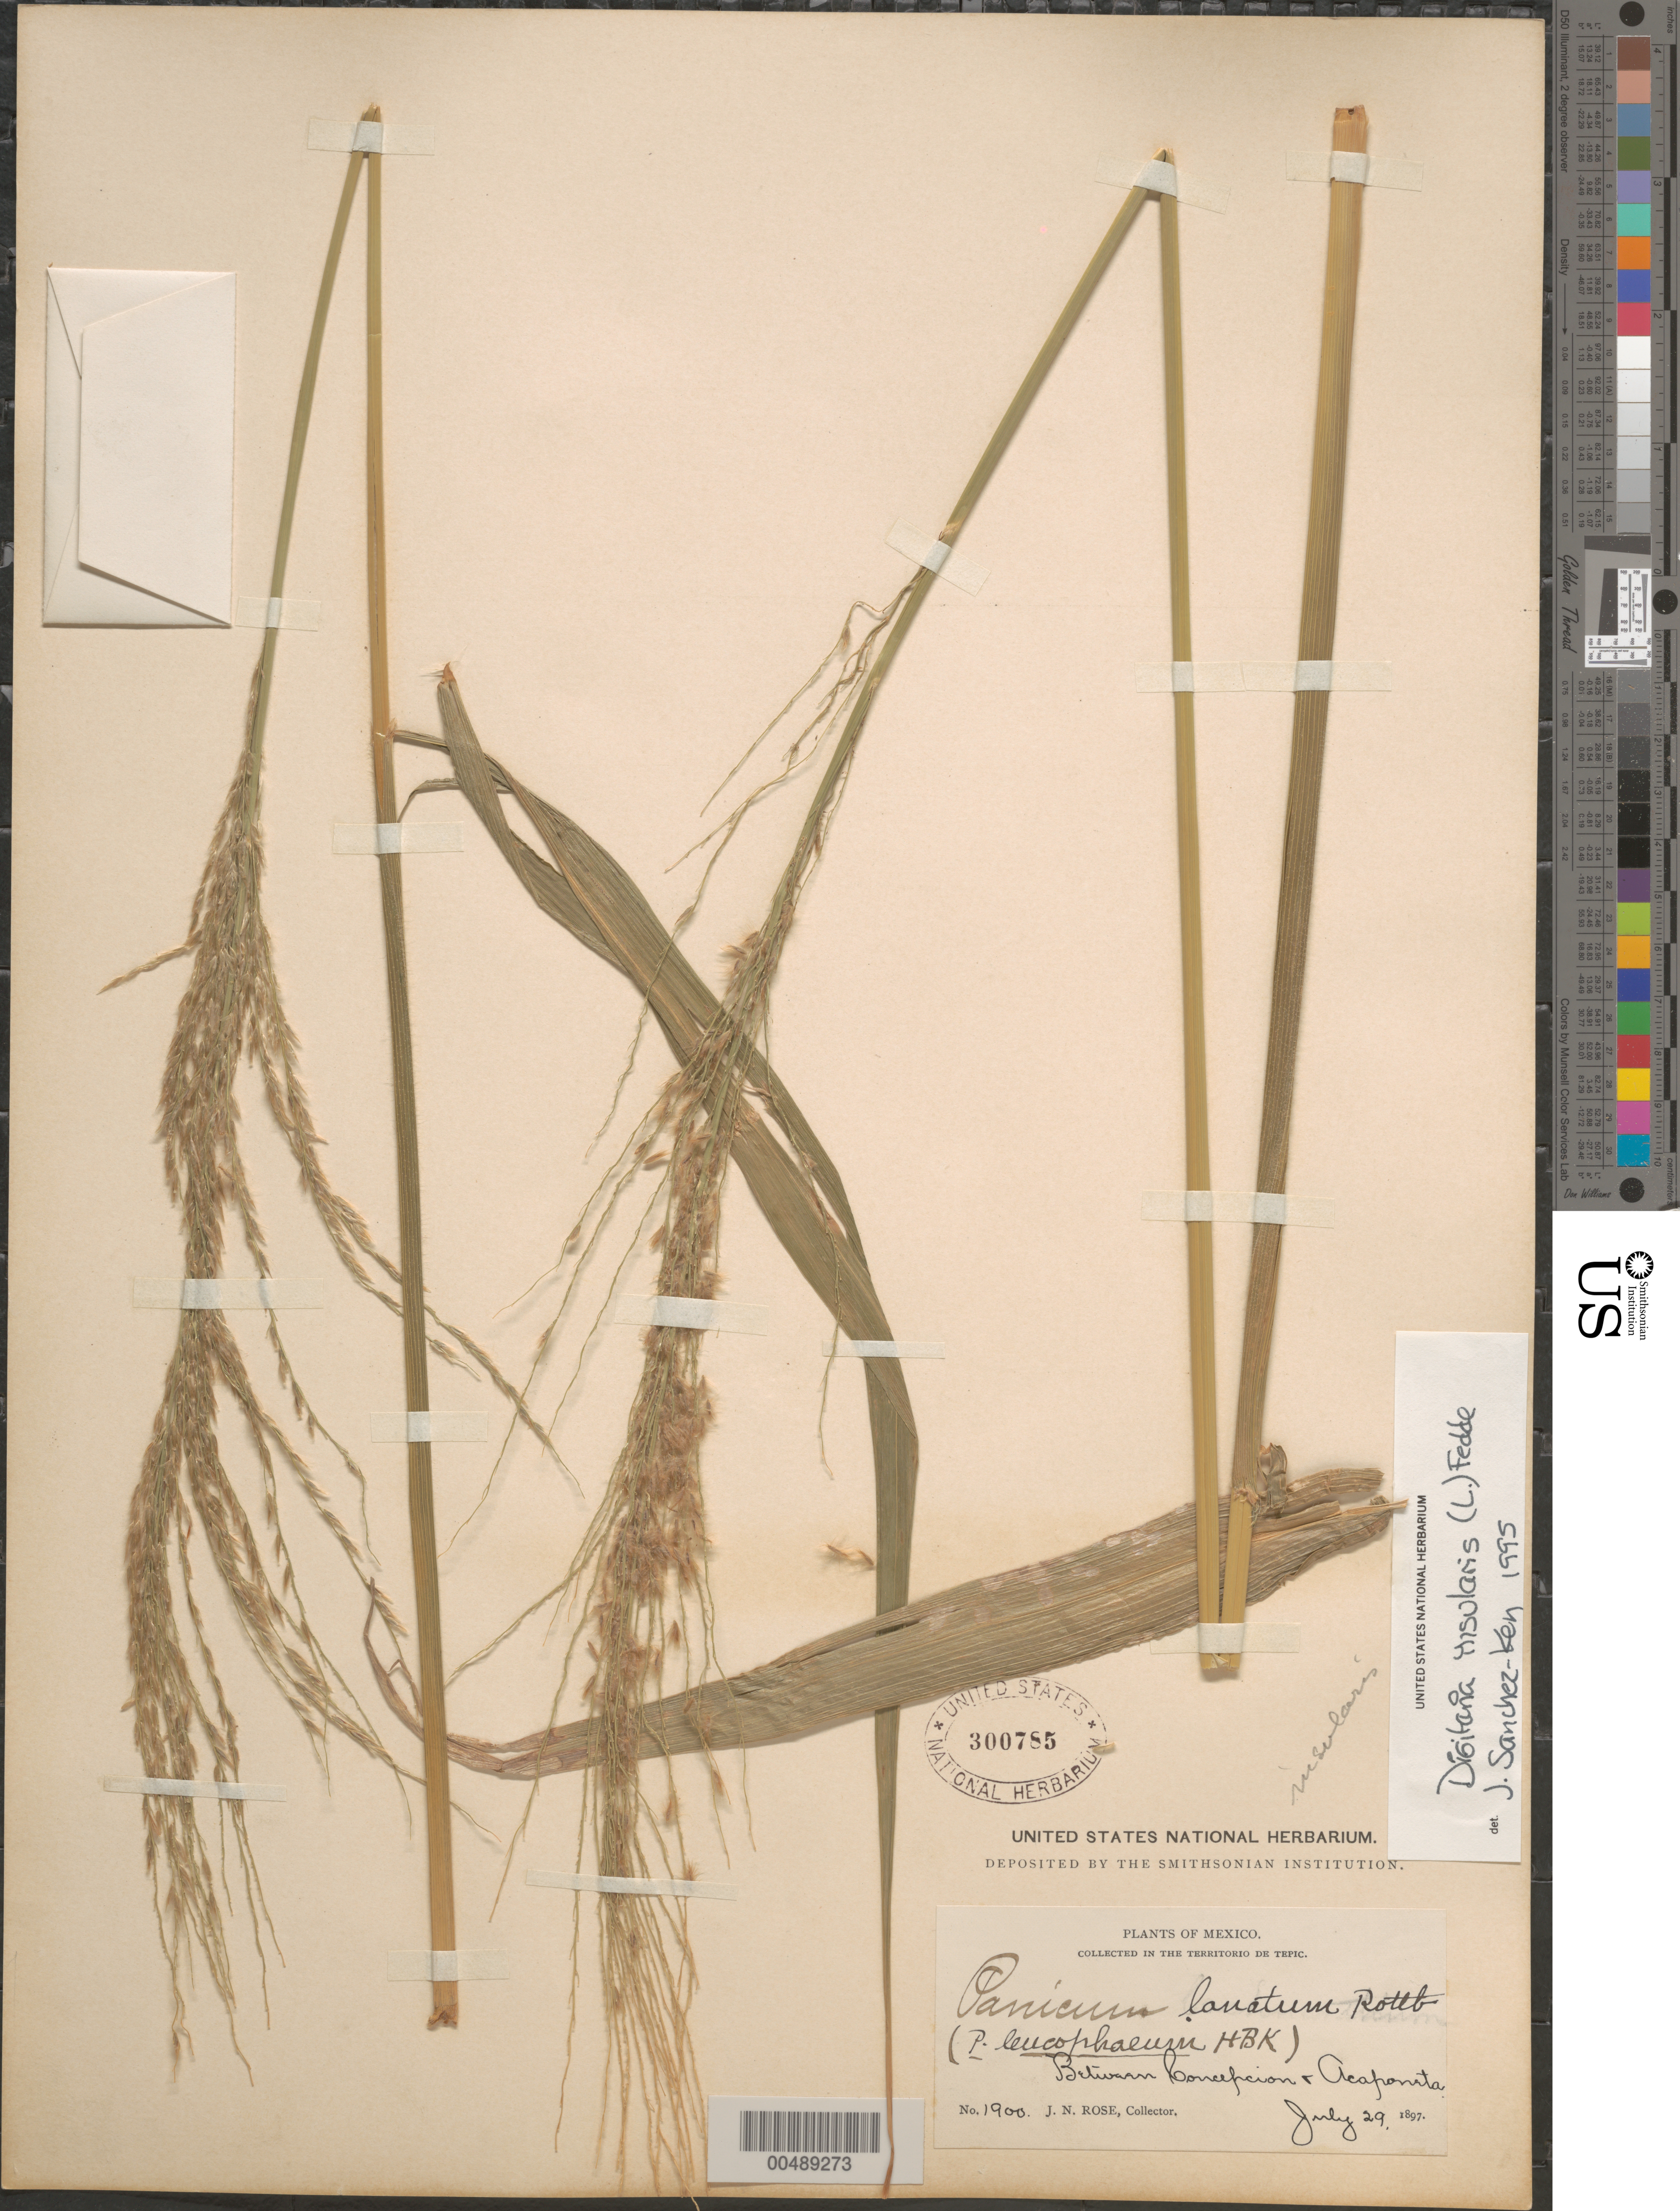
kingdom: Plantae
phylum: Tracheophyta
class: Liliopsida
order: Poales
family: Poaceae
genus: Digitaria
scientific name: Digitaria insularis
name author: (L.) Fedde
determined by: Sánchez-Ken, J. G.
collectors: J. N. Rose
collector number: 1900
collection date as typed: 29 Jul 1897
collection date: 1897-07-29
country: Mexico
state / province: Nayarit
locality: Tepic, Between Concepcion and Acaponeta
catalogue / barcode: US 300785